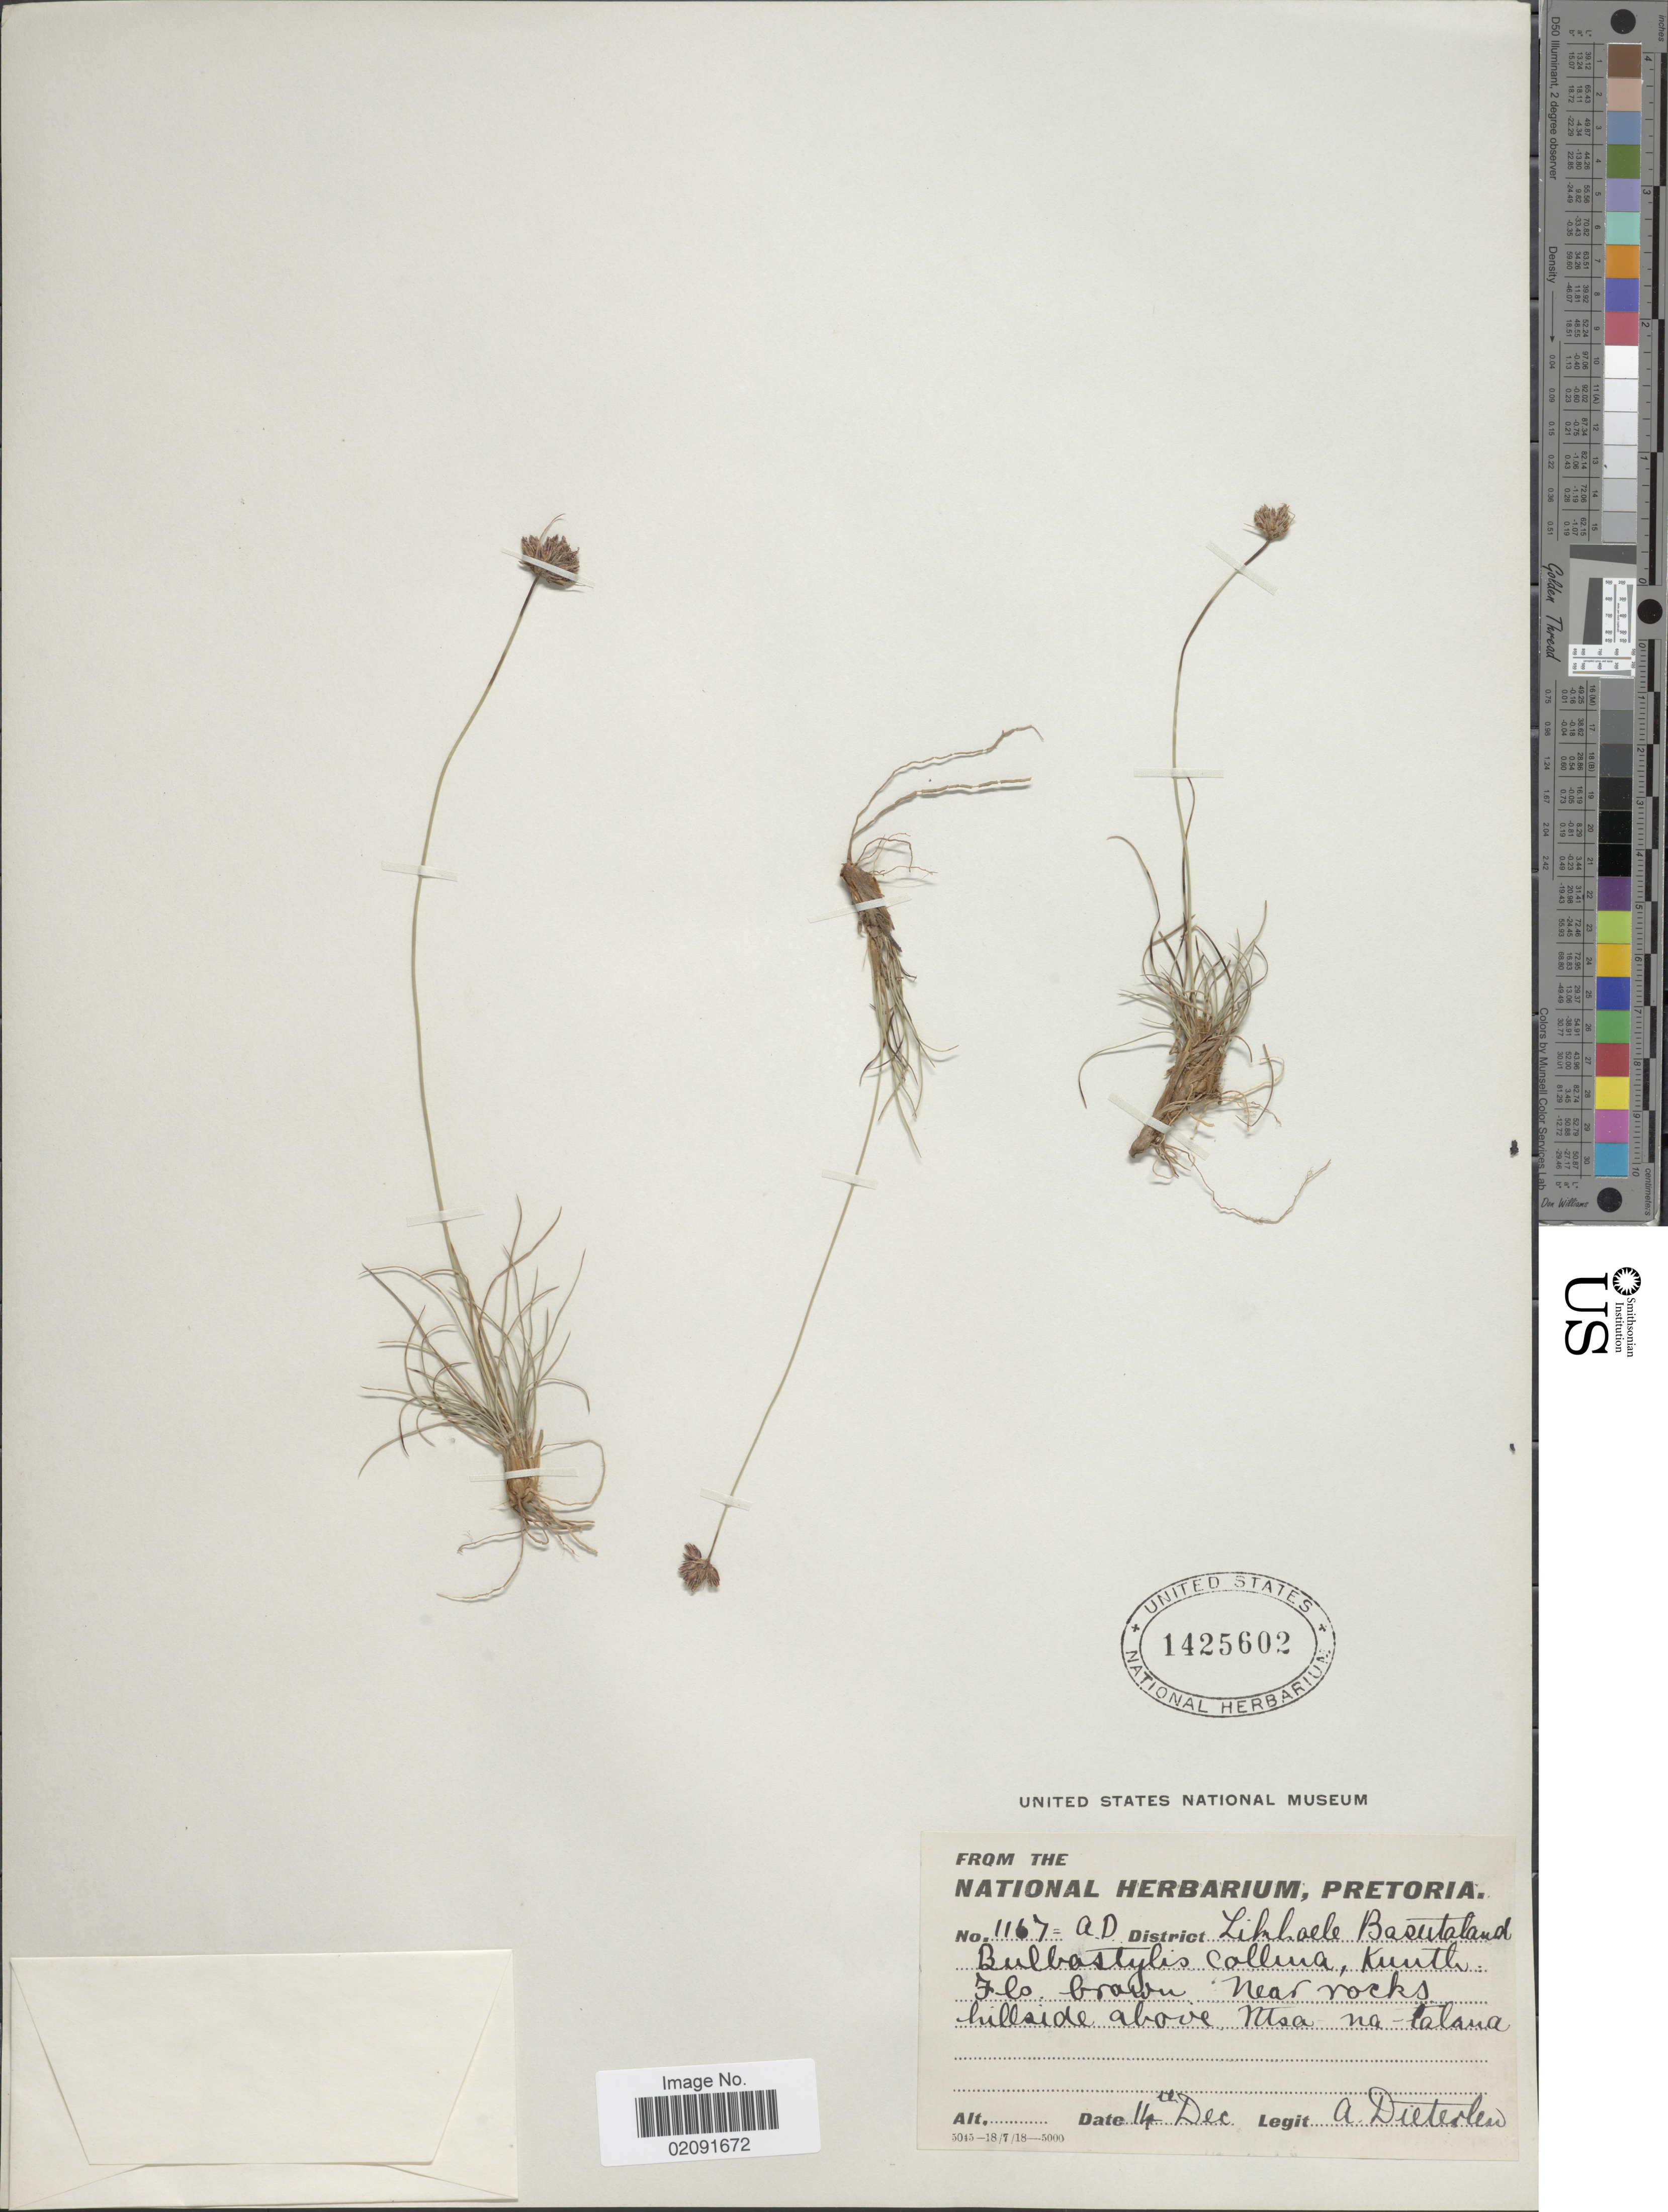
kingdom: Plantae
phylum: Tracheophyta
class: Liliopsida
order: Poales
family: Cyperaceae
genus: Bulbostylis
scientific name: Bulbostylis sp.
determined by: Strong, Mark T., (BOT), Smithsonian Institution - National Museum of Natural History (UNITED STATES)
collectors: A. Dieterlen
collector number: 1167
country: Lesotho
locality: District Likhoele Basutaland. above Ntsa-Na-talana [interpreted]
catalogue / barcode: US 1425602